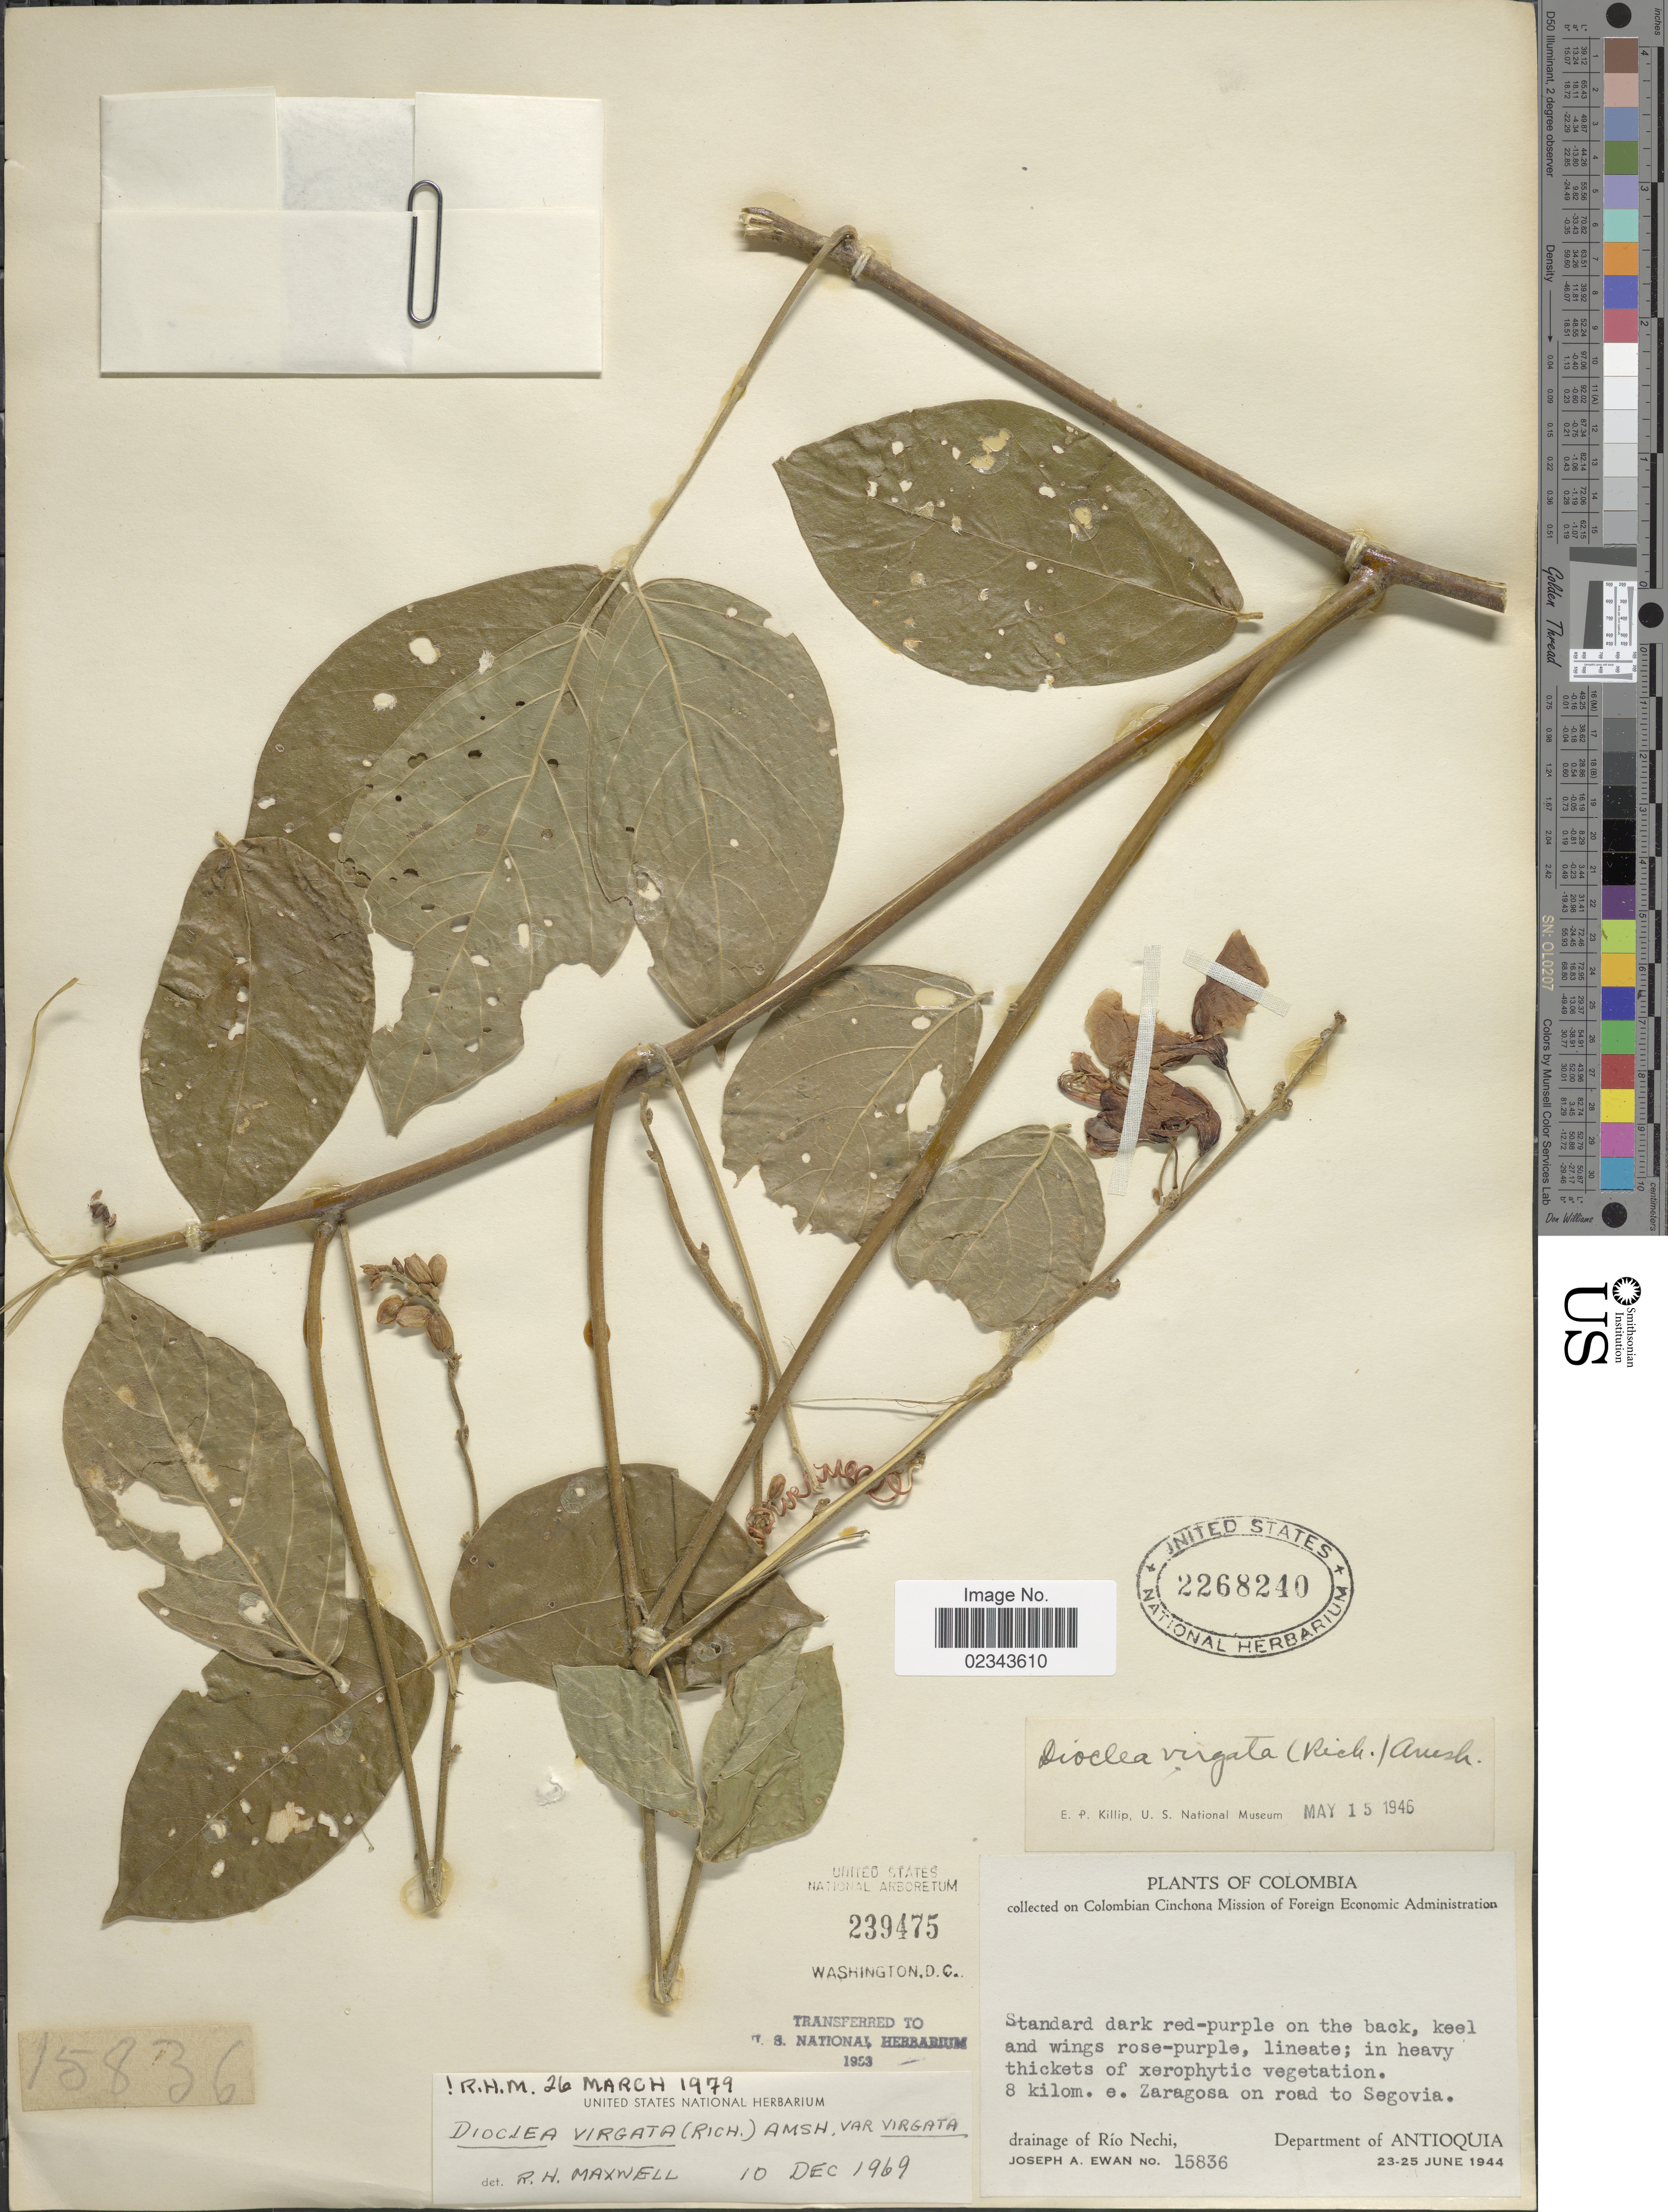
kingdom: Plantae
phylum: Tracheophyta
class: Magnoliopsida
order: Fabales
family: Fabaceae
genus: Dioclea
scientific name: Dioclea virgata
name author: (Rich.) Amshoff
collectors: J. A. Ewan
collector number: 15836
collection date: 1944-06-23/1944-06-25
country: Colombia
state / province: Antioquia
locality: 8 kilom. e. Zaragosa on road to Segovia, drainage of Rio Nechi.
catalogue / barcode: US 2268240